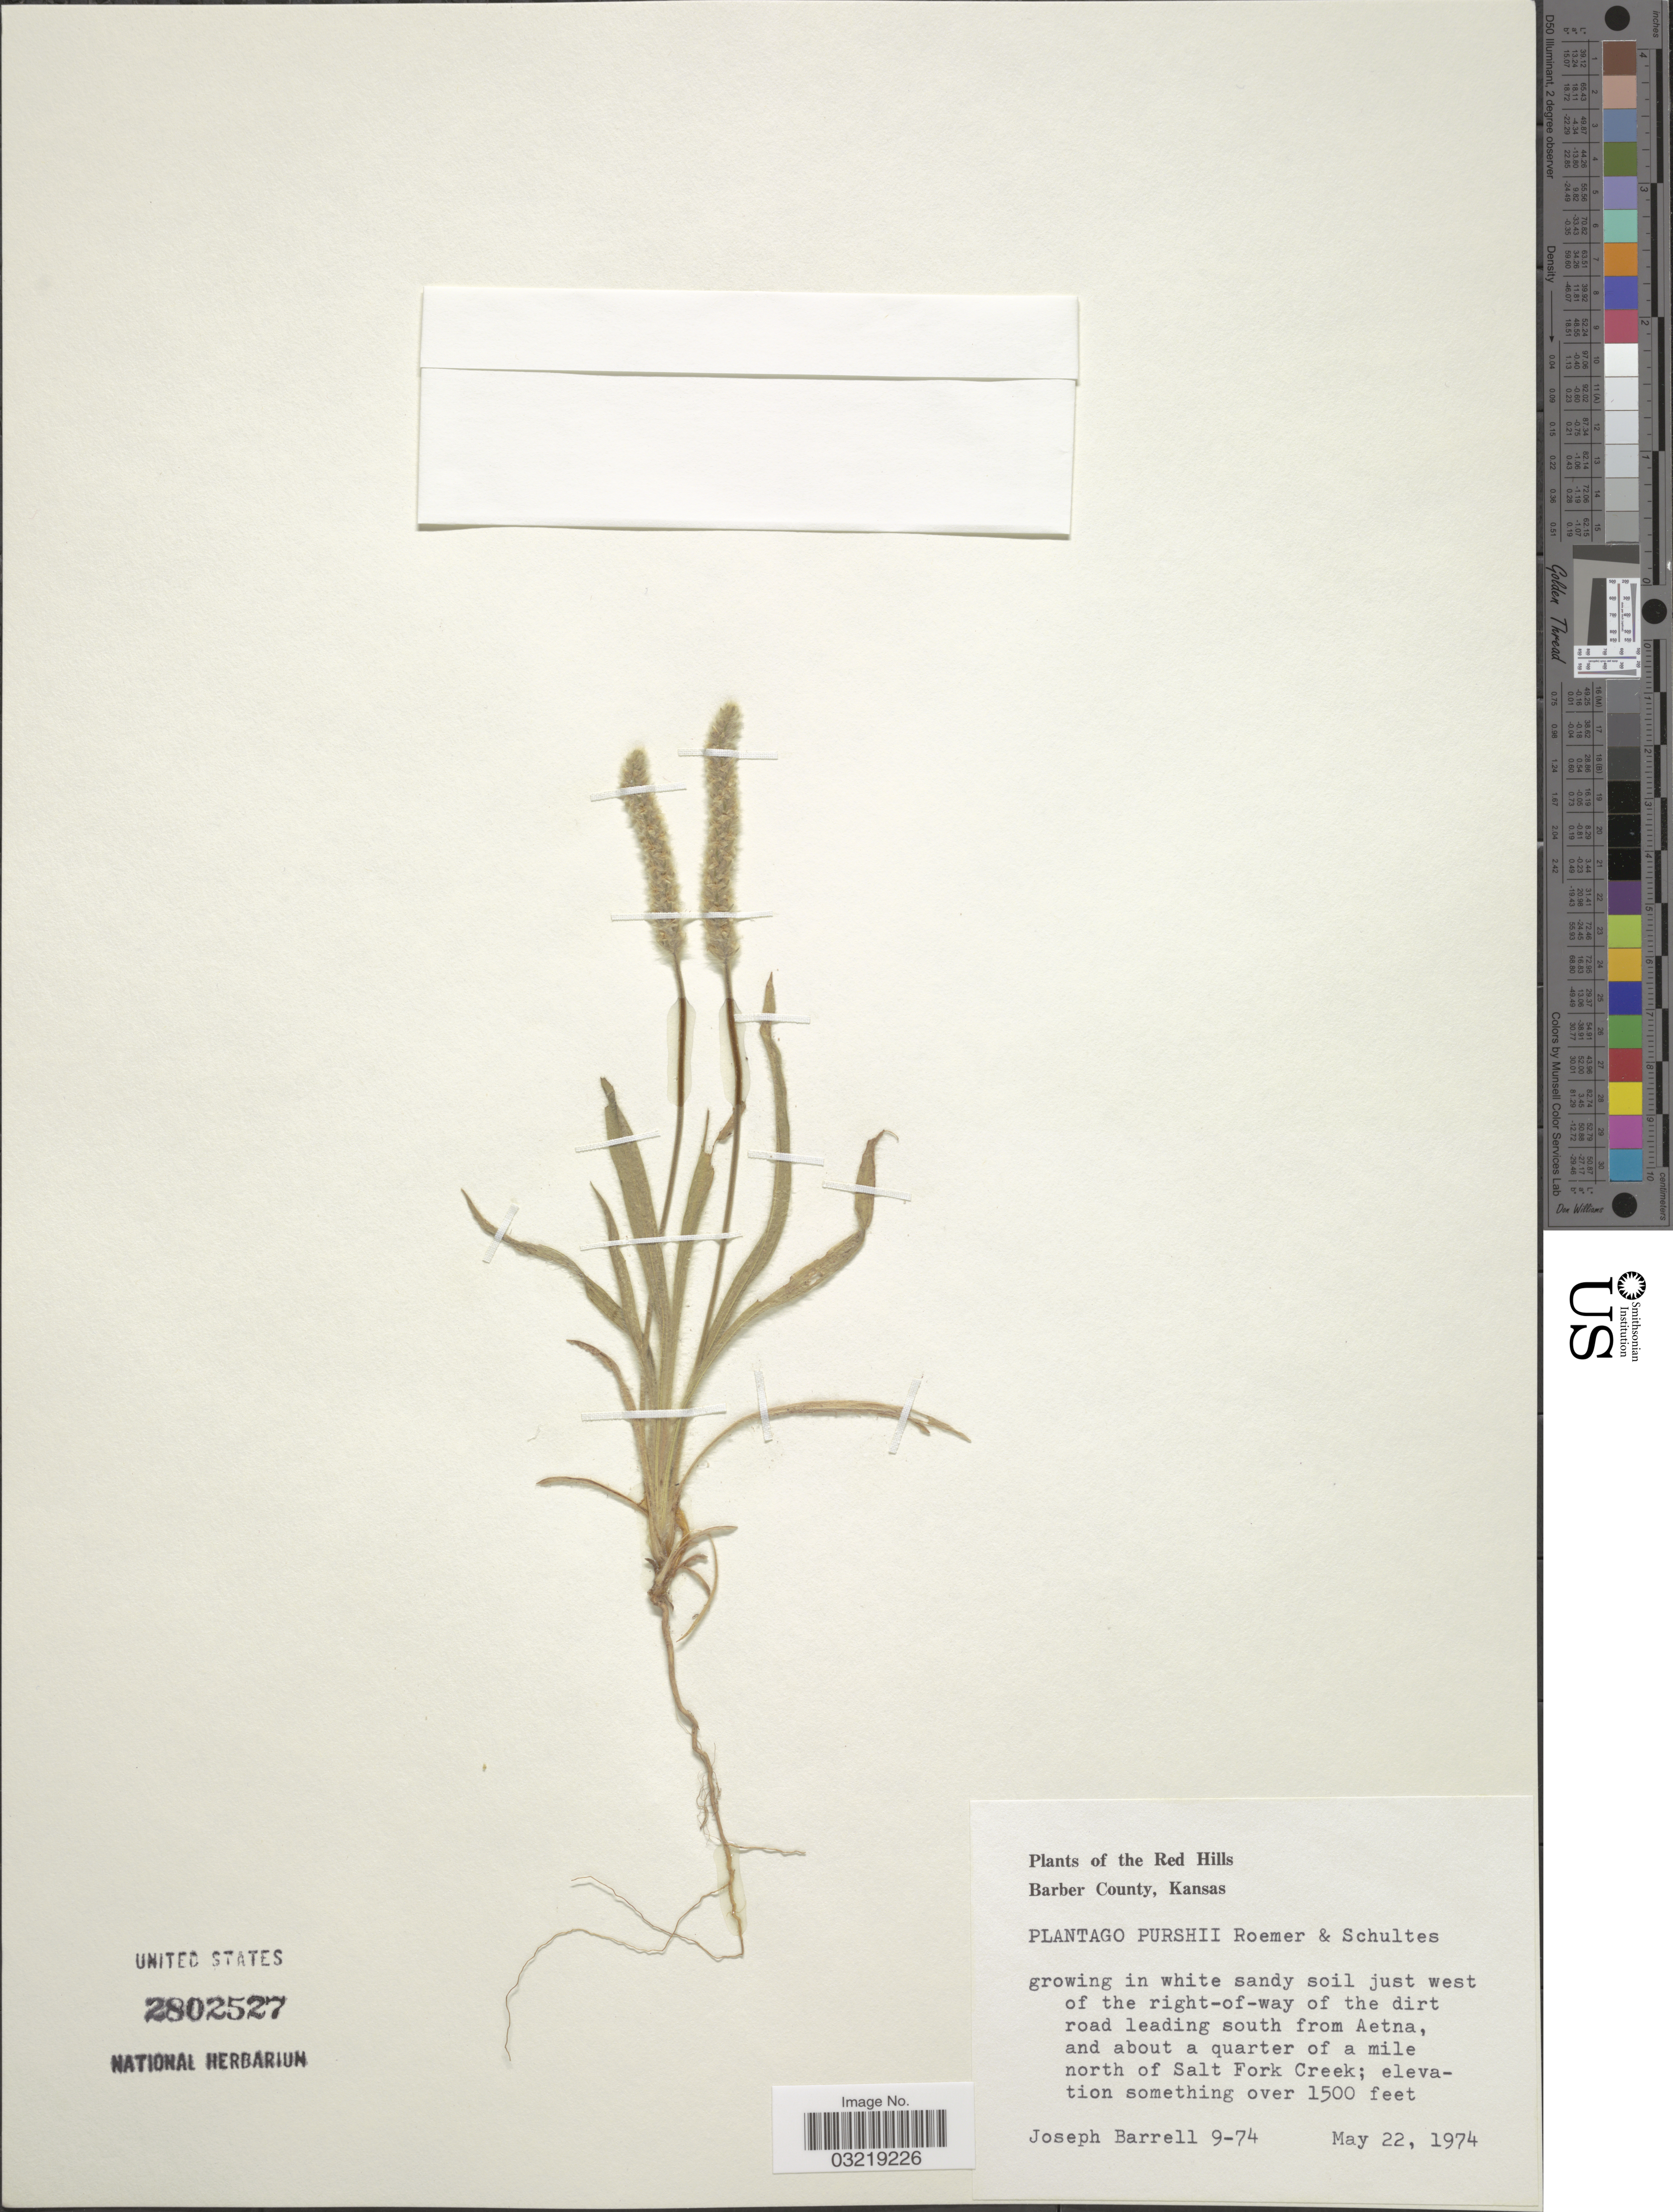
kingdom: Plantae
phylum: Tracheophyta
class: Magnoliopsida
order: Lamiales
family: Plantaginaceae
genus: Plantago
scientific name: Plantago patagonica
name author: Jacq.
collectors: J. Barrell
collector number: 9-74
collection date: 1974-05-22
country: United States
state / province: Kansas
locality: The Red Hills. Barber County. Just west of the right-of-way of the dirt road leading south from Aetna, and about a quarter of a mile north of Salt Fork Creek.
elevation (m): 457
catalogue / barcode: US 2802527